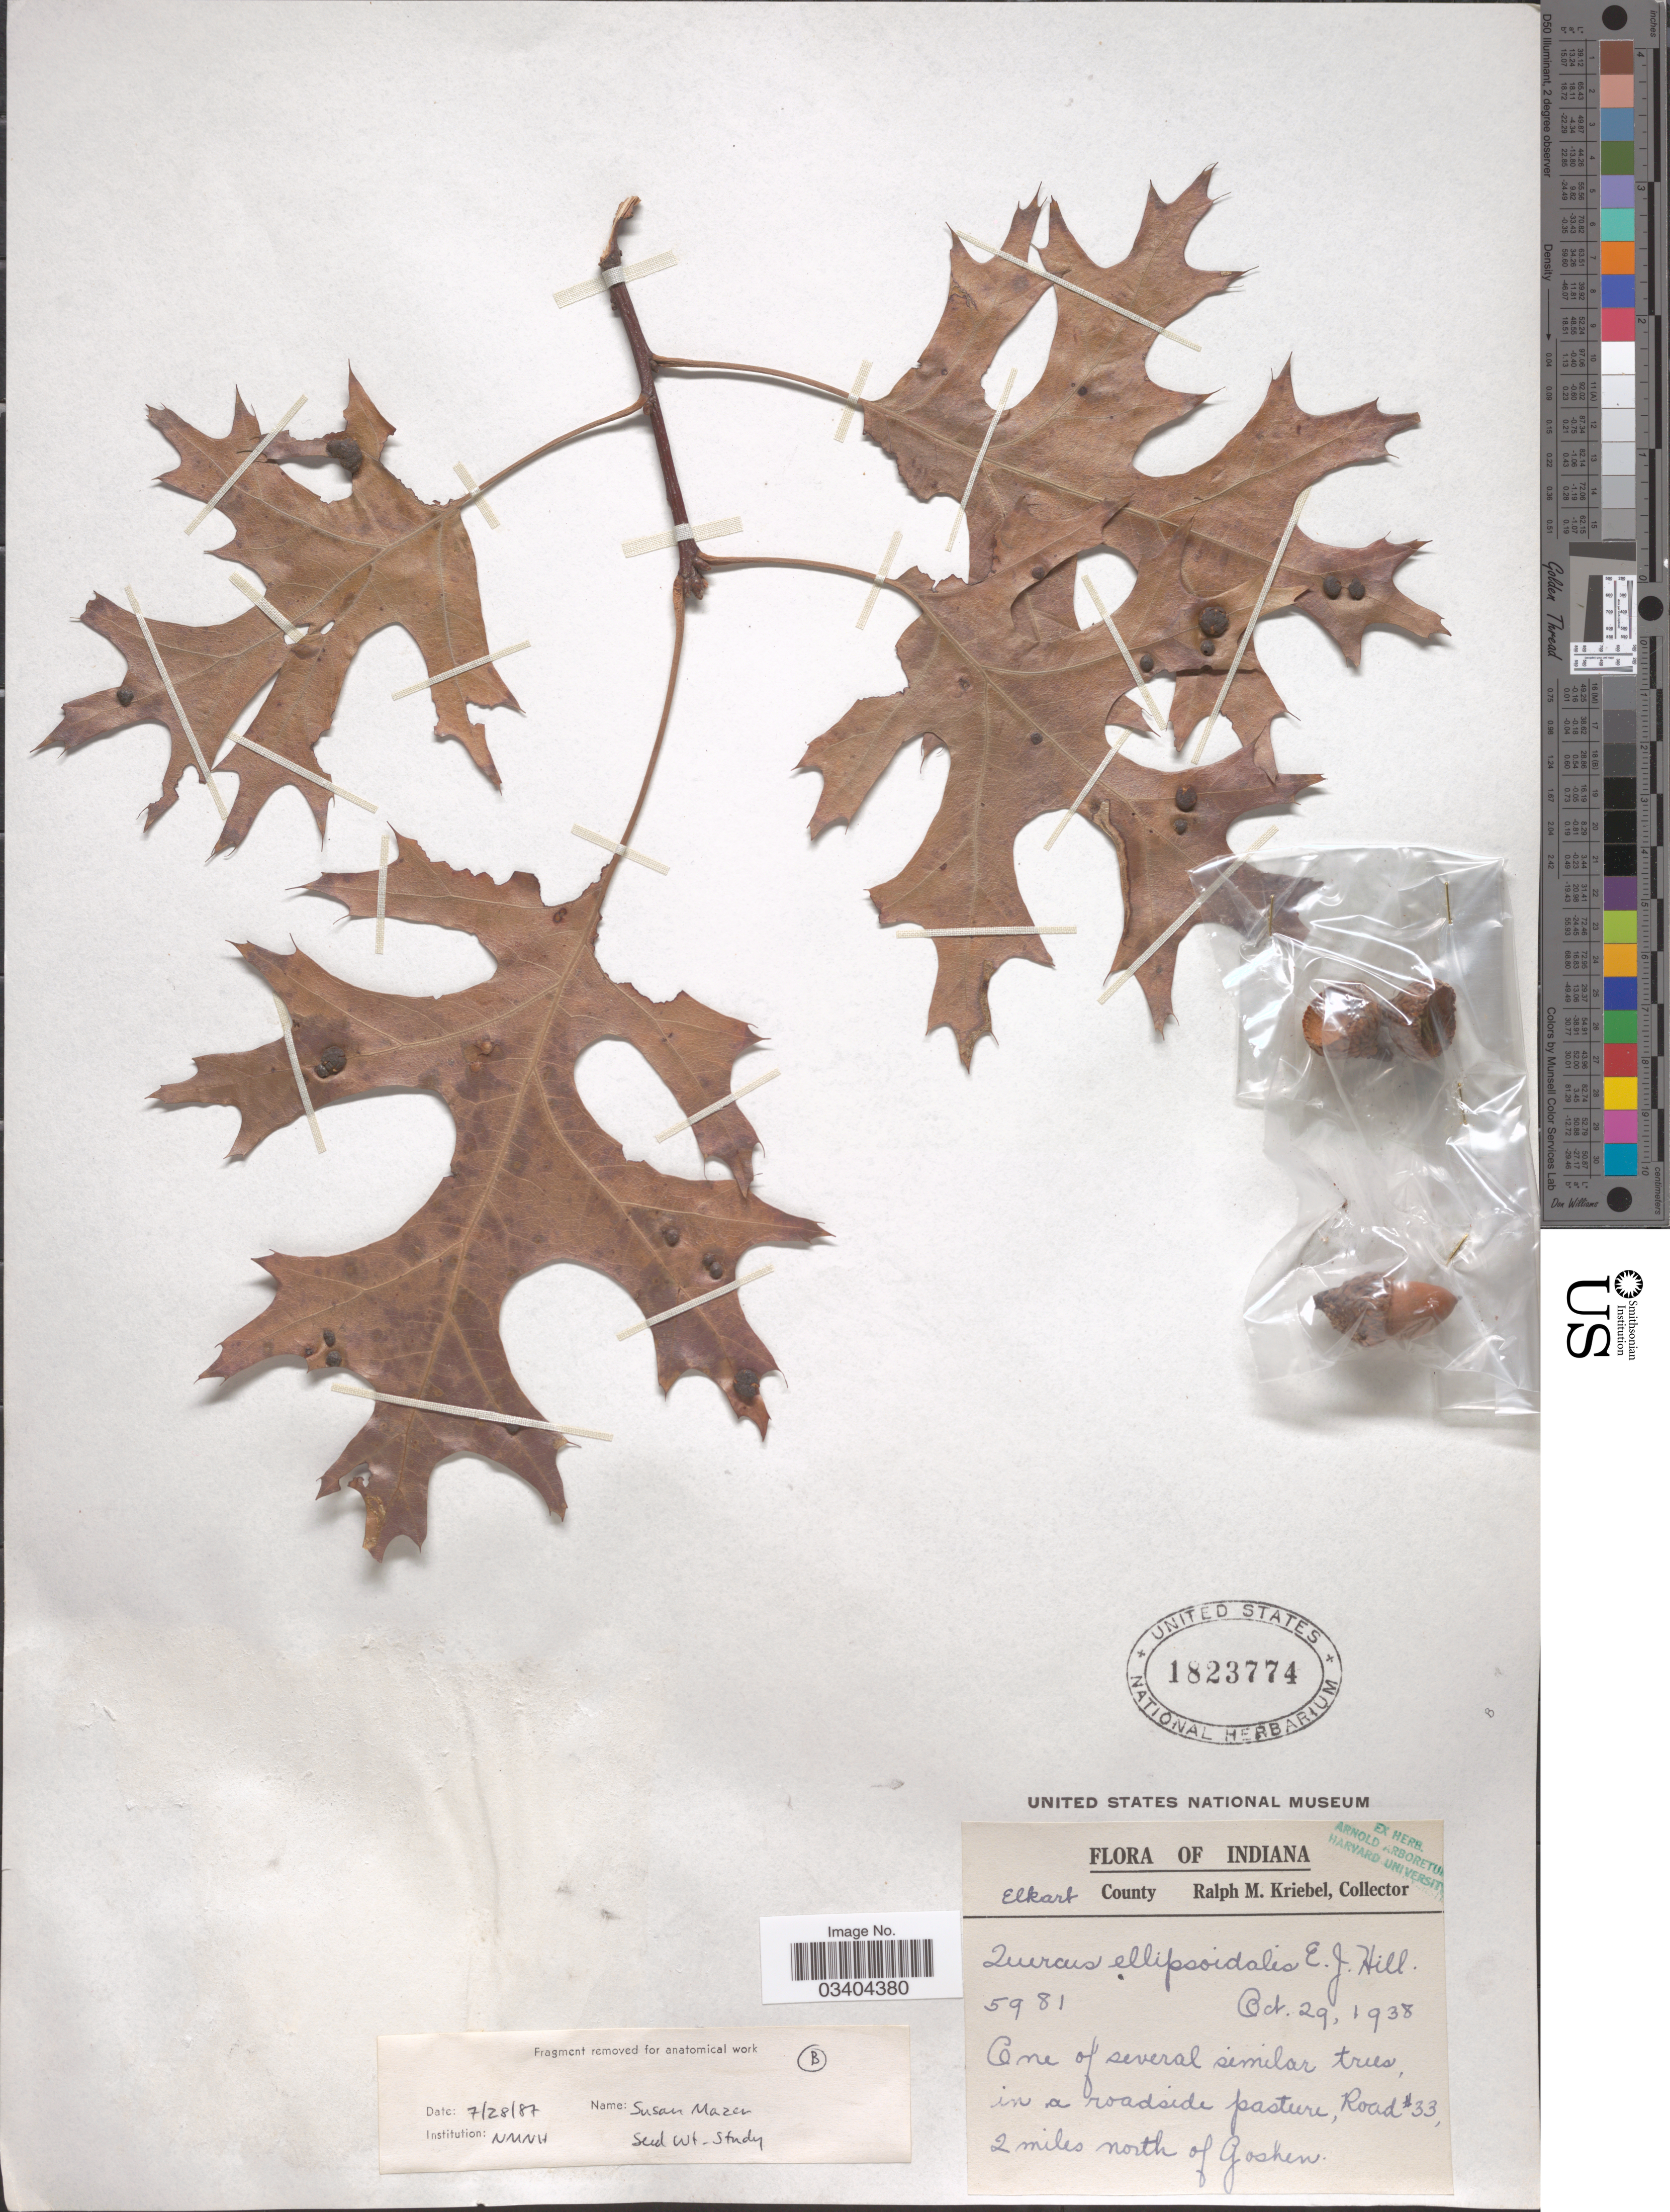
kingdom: Plantae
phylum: Tracheophyta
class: Magnoliopsida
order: Fagales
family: Fagaceae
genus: Quercus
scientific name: Quercus ellipsoidalis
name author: E.J. Hill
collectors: R. M. Kriebel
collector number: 5981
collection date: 1938-10-29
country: United States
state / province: Indiana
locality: Elkart County. In a roadside pasture, Road #33, 2 miles north of Goshen.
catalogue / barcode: US 1823774